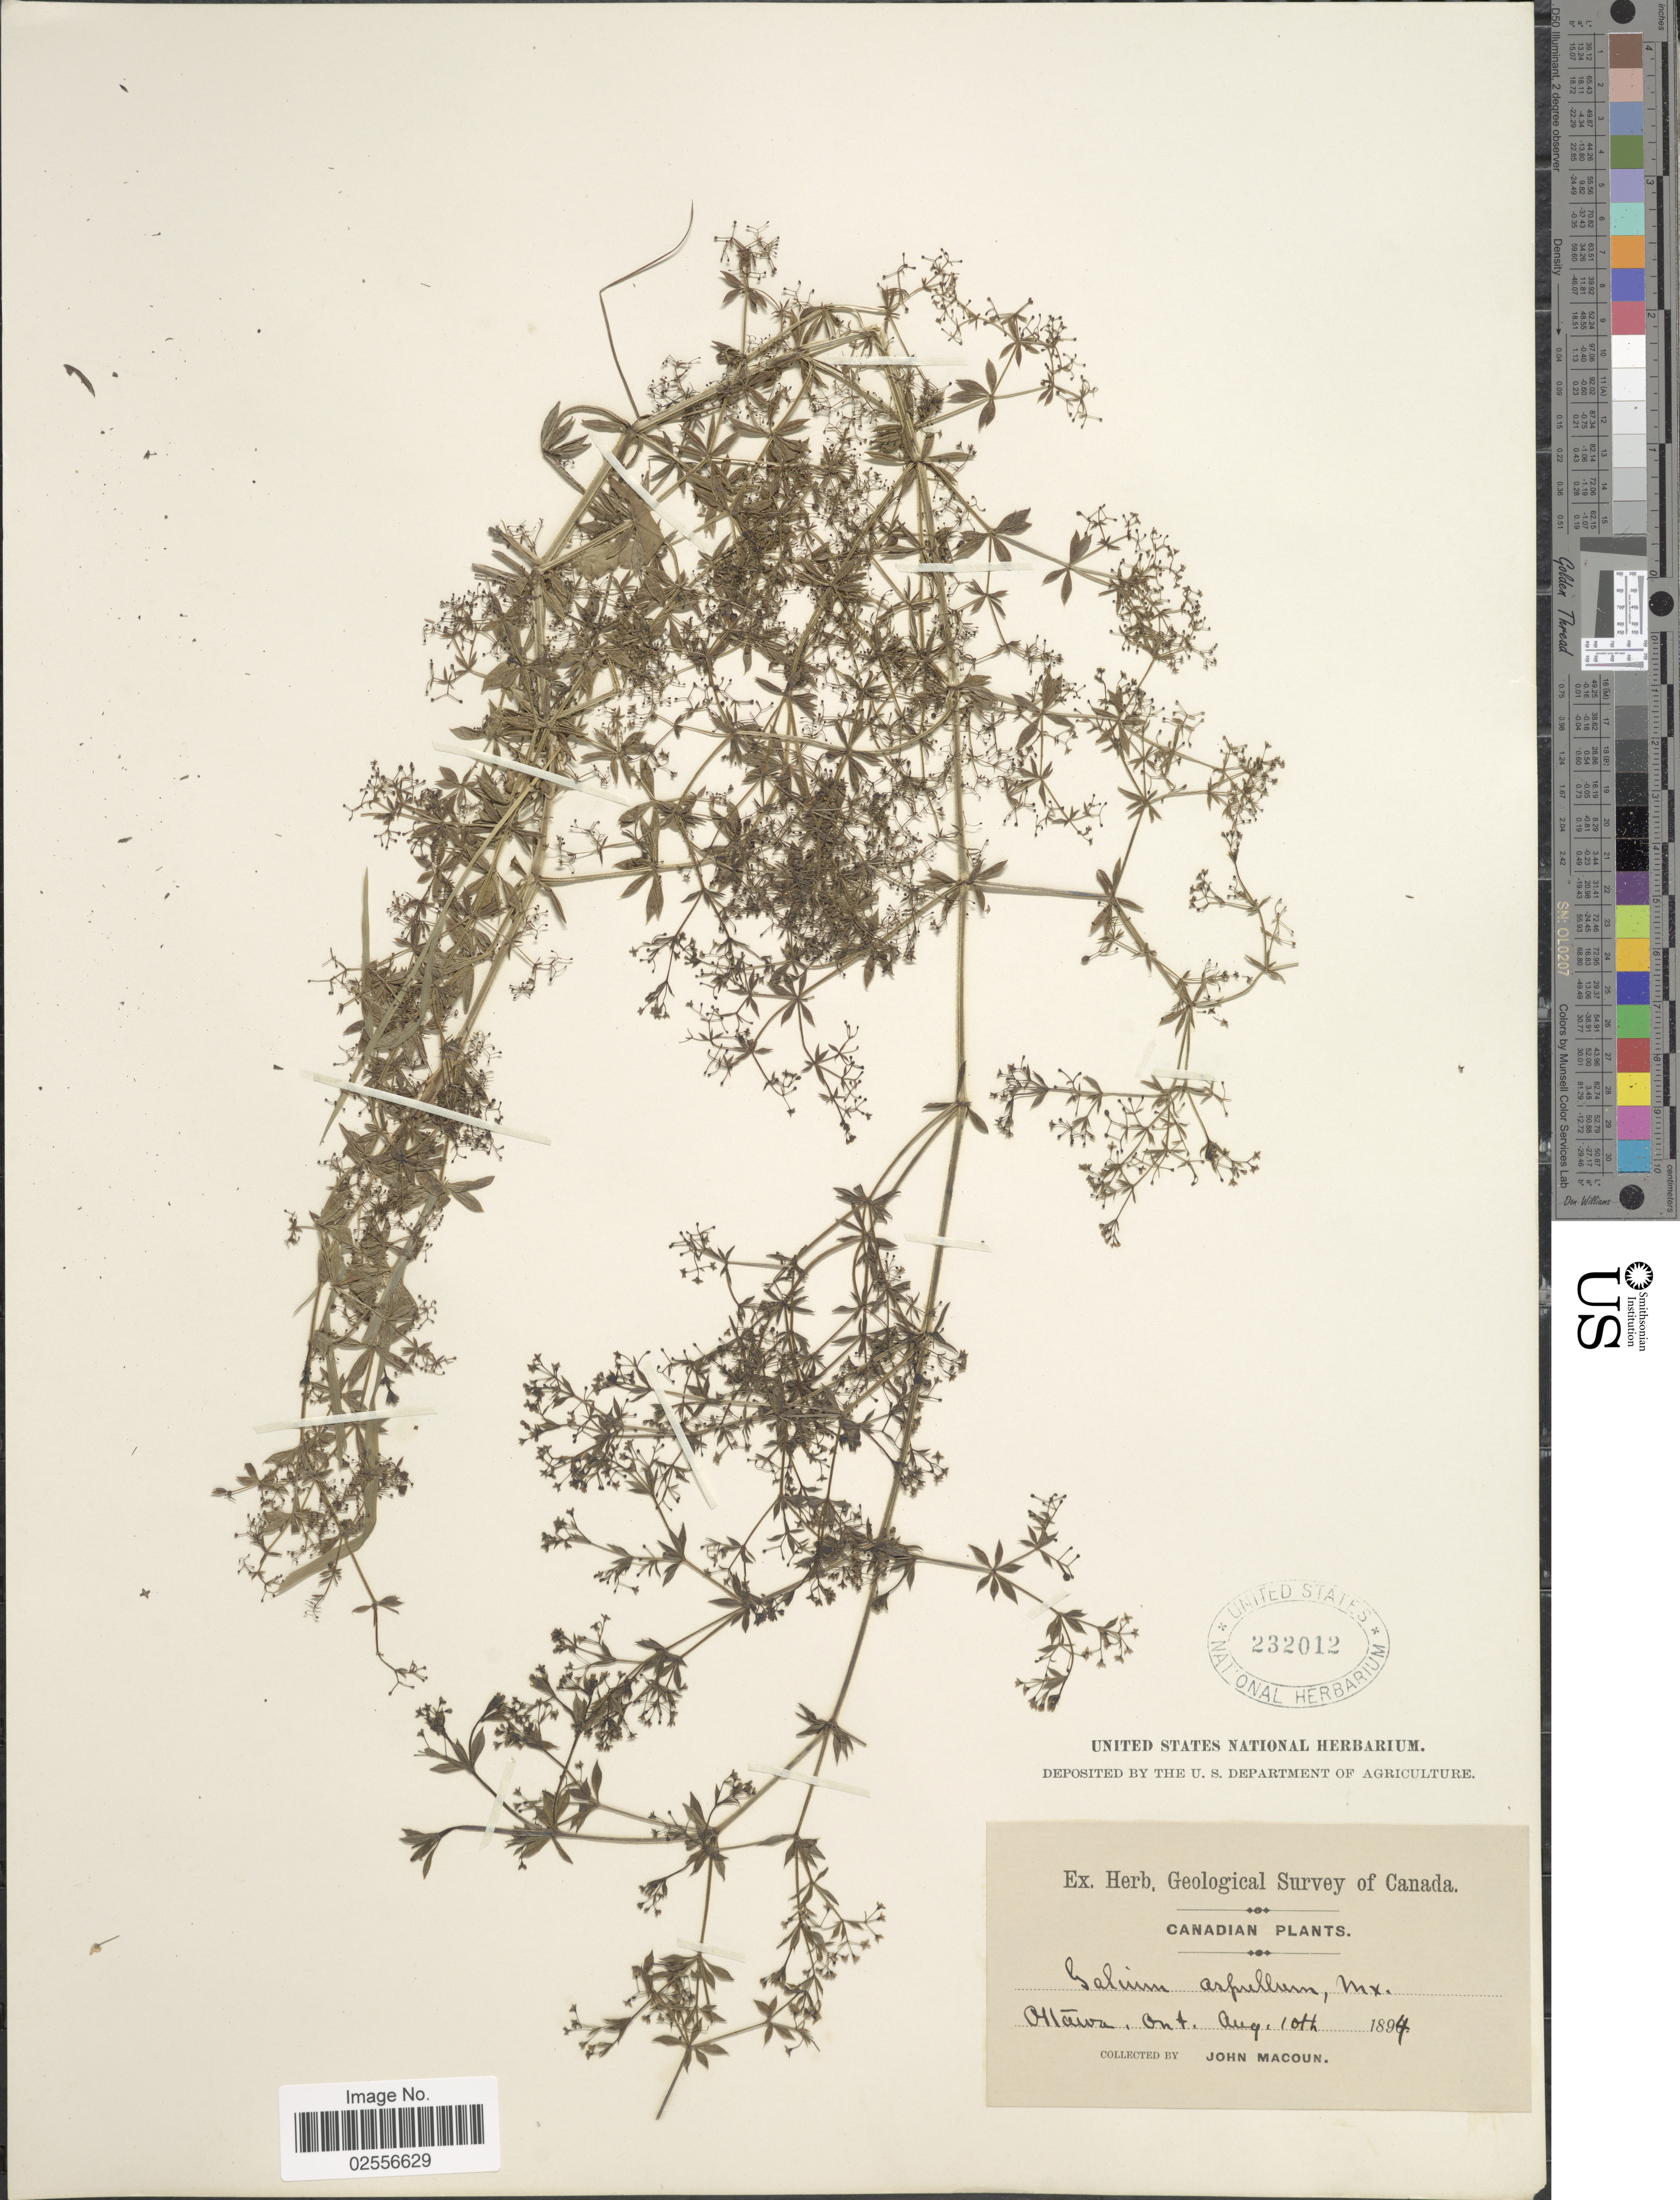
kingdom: Plantae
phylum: Tracheophyta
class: Magnoliopsida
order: Gentianales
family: Rubiaceae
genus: Galium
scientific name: Galium asprellum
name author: Michx.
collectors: J. Macoun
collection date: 1894-08-10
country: Canada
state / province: Ontario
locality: Ottawa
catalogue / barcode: US 232012